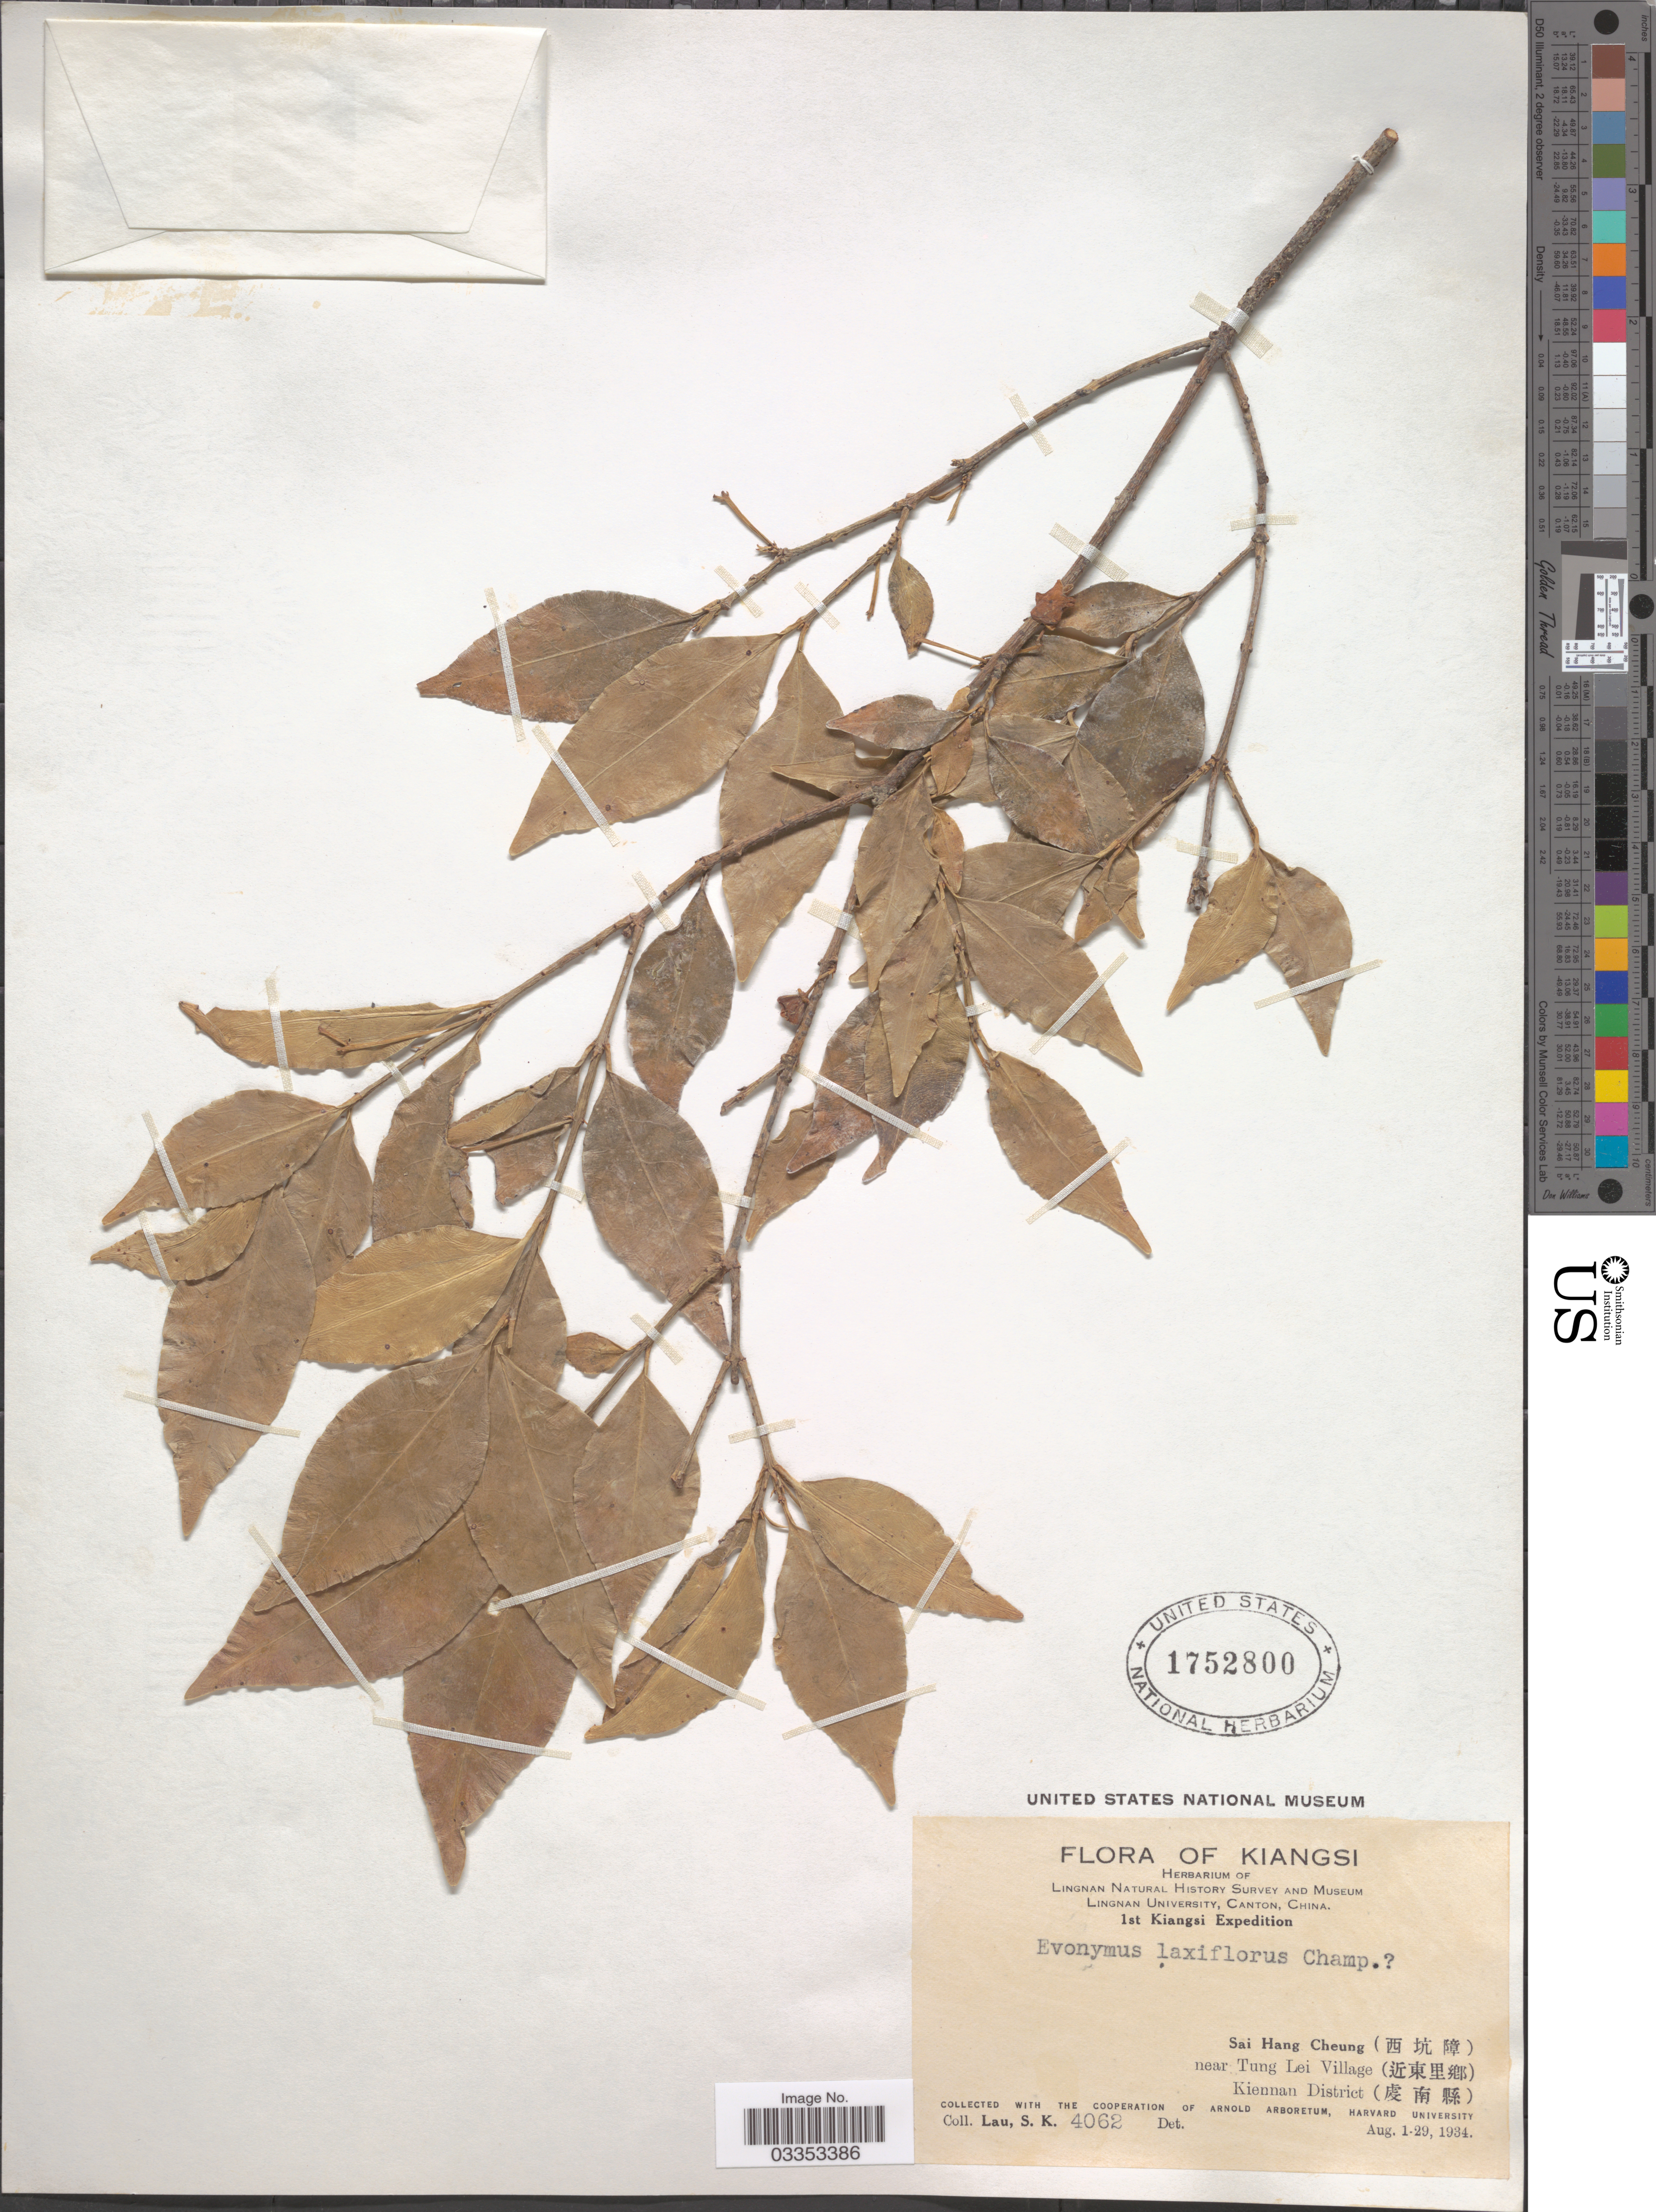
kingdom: Plantae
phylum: Tracheophyta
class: Magnoliopsida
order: Celastrales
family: Celastraceae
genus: Euonymus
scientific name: Euonymus laxiflorus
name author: Champ. ex Benth.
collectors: S. K. Lau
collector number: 4062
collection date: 1934-08-01/1934-08-29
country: China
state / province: Jiangxi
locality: Sai Hang Cheung (X), near Tung Lei Village (X), Kiennan District (X).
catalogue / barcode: US 1752800